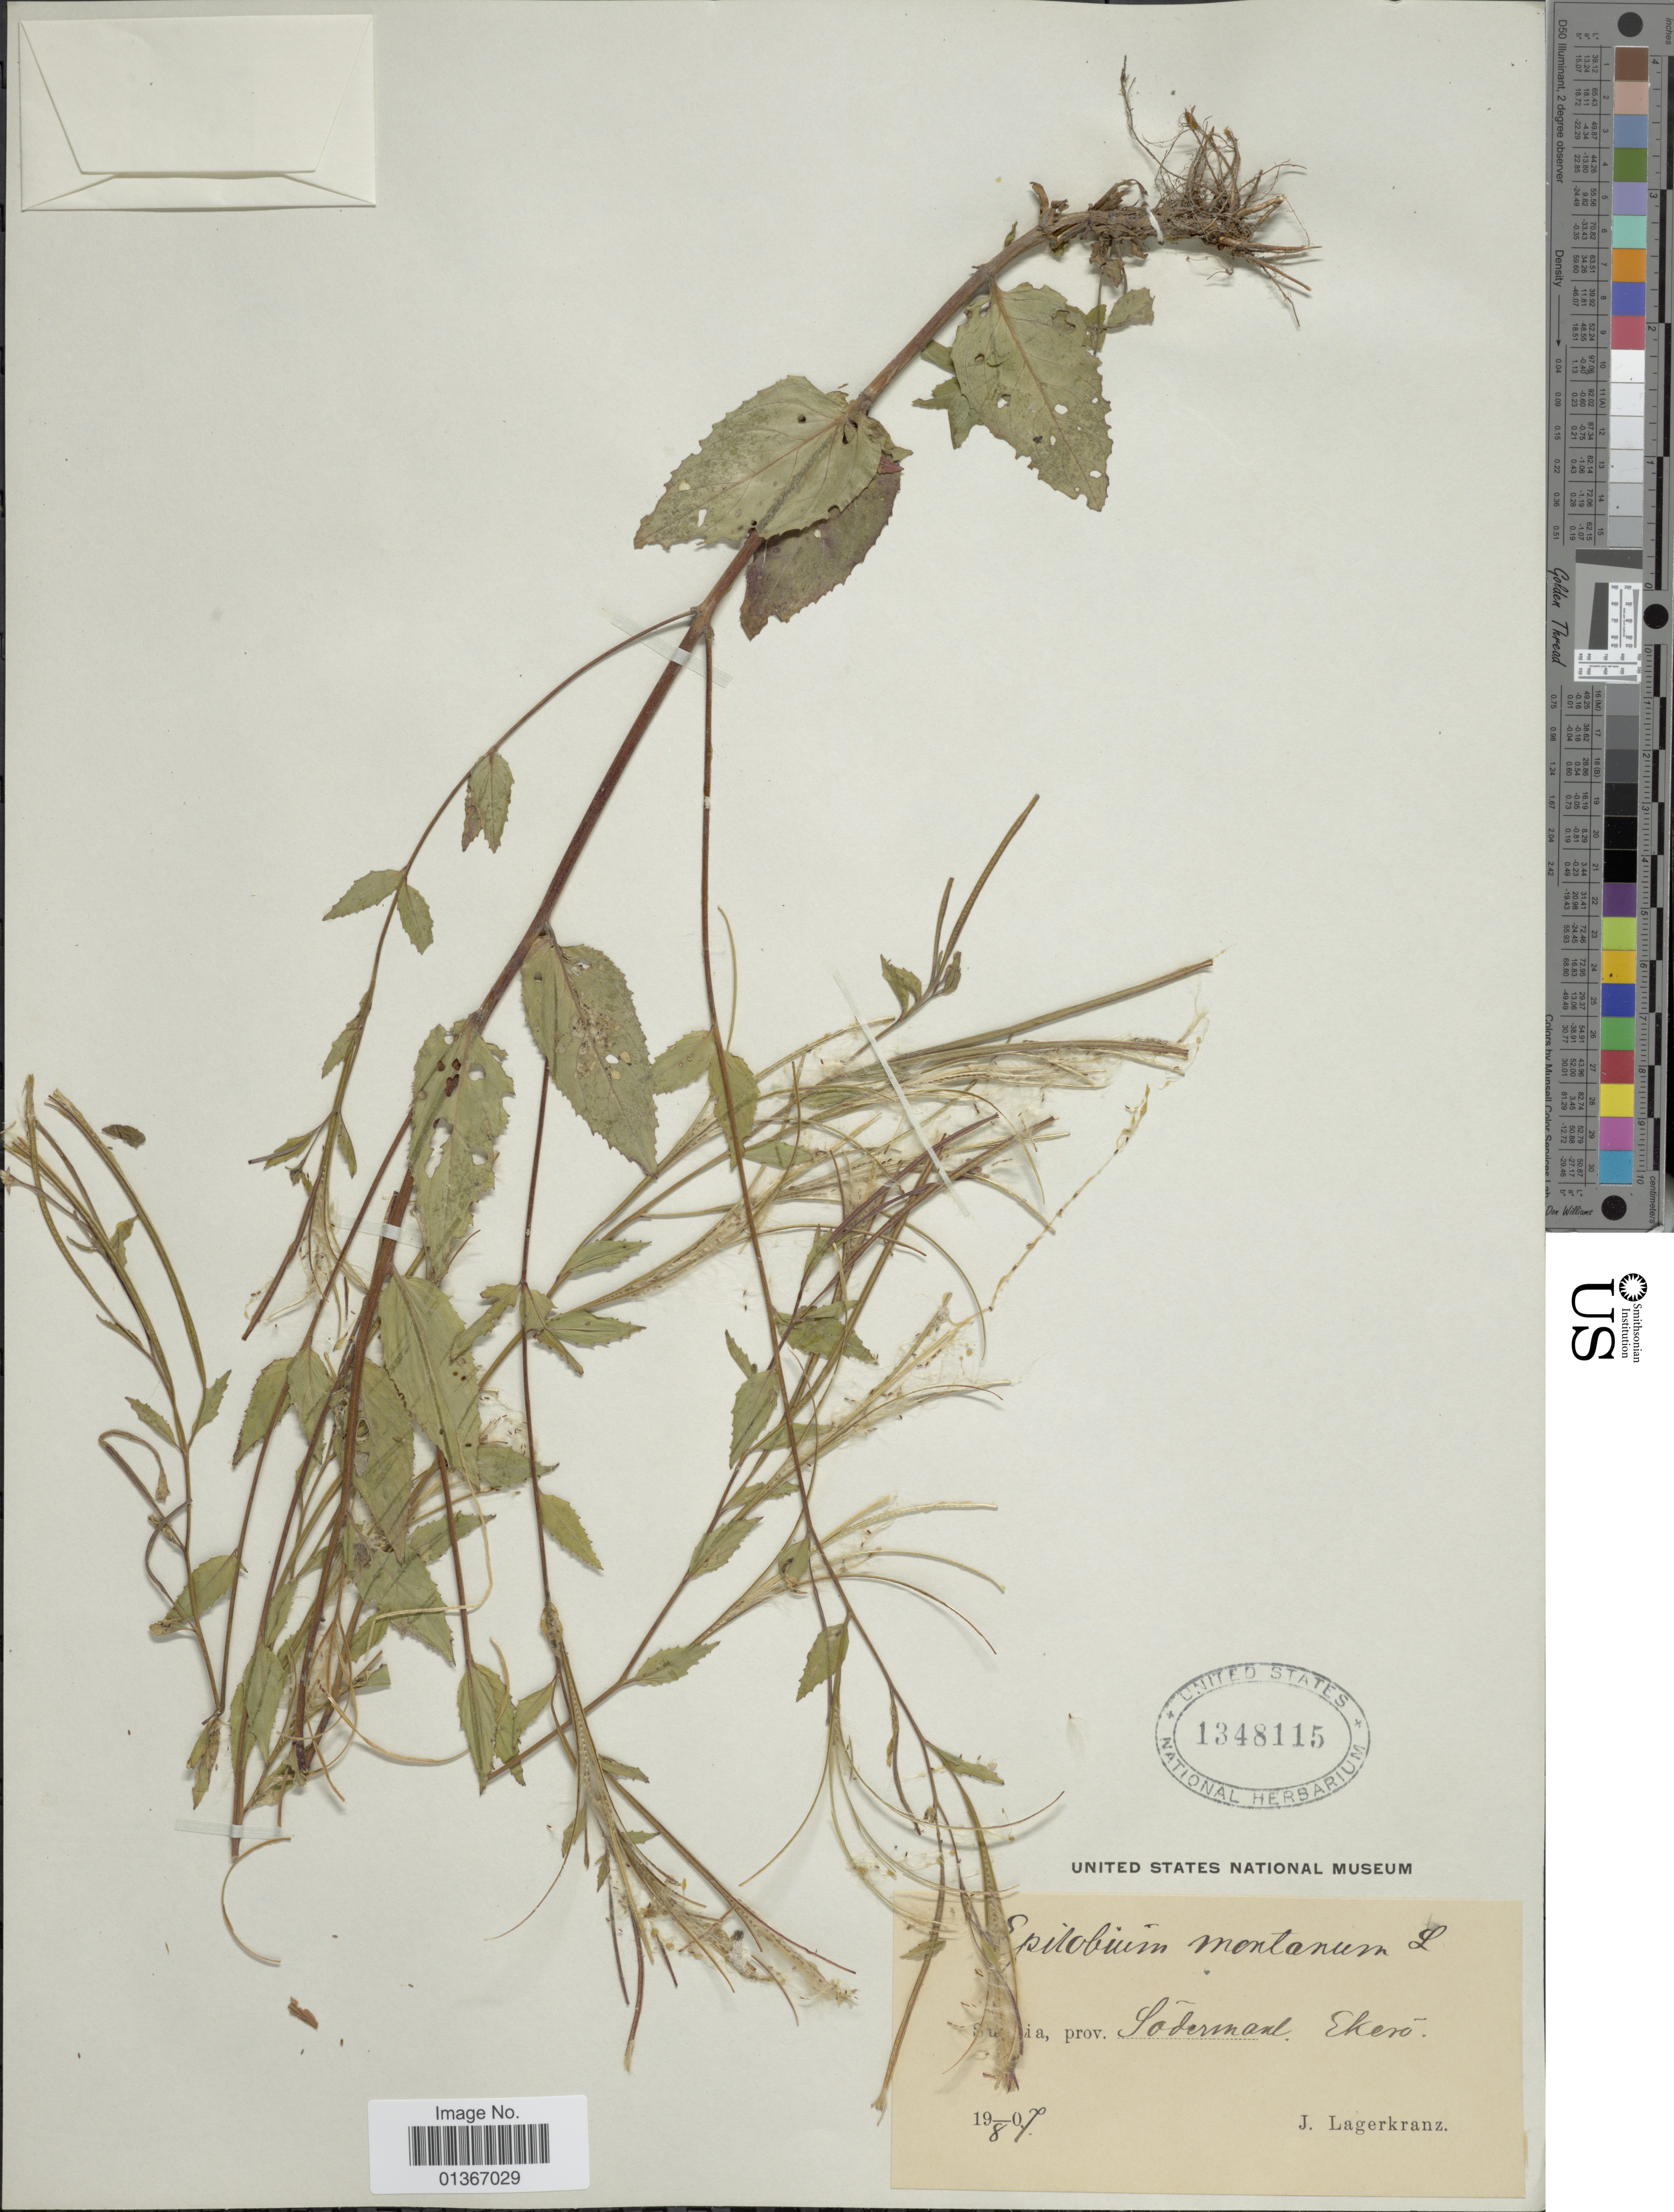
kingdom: Plantae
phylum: Tracheophyta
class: Magnoliopsida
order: Myrtales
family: Onagraceae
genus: Epilobium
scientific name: Epilobium montanum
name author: L.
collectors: J. Lagerkranz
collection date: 1907-08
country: Sweden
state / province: Sodermanland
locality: Ekerö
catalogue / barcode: US 1348115